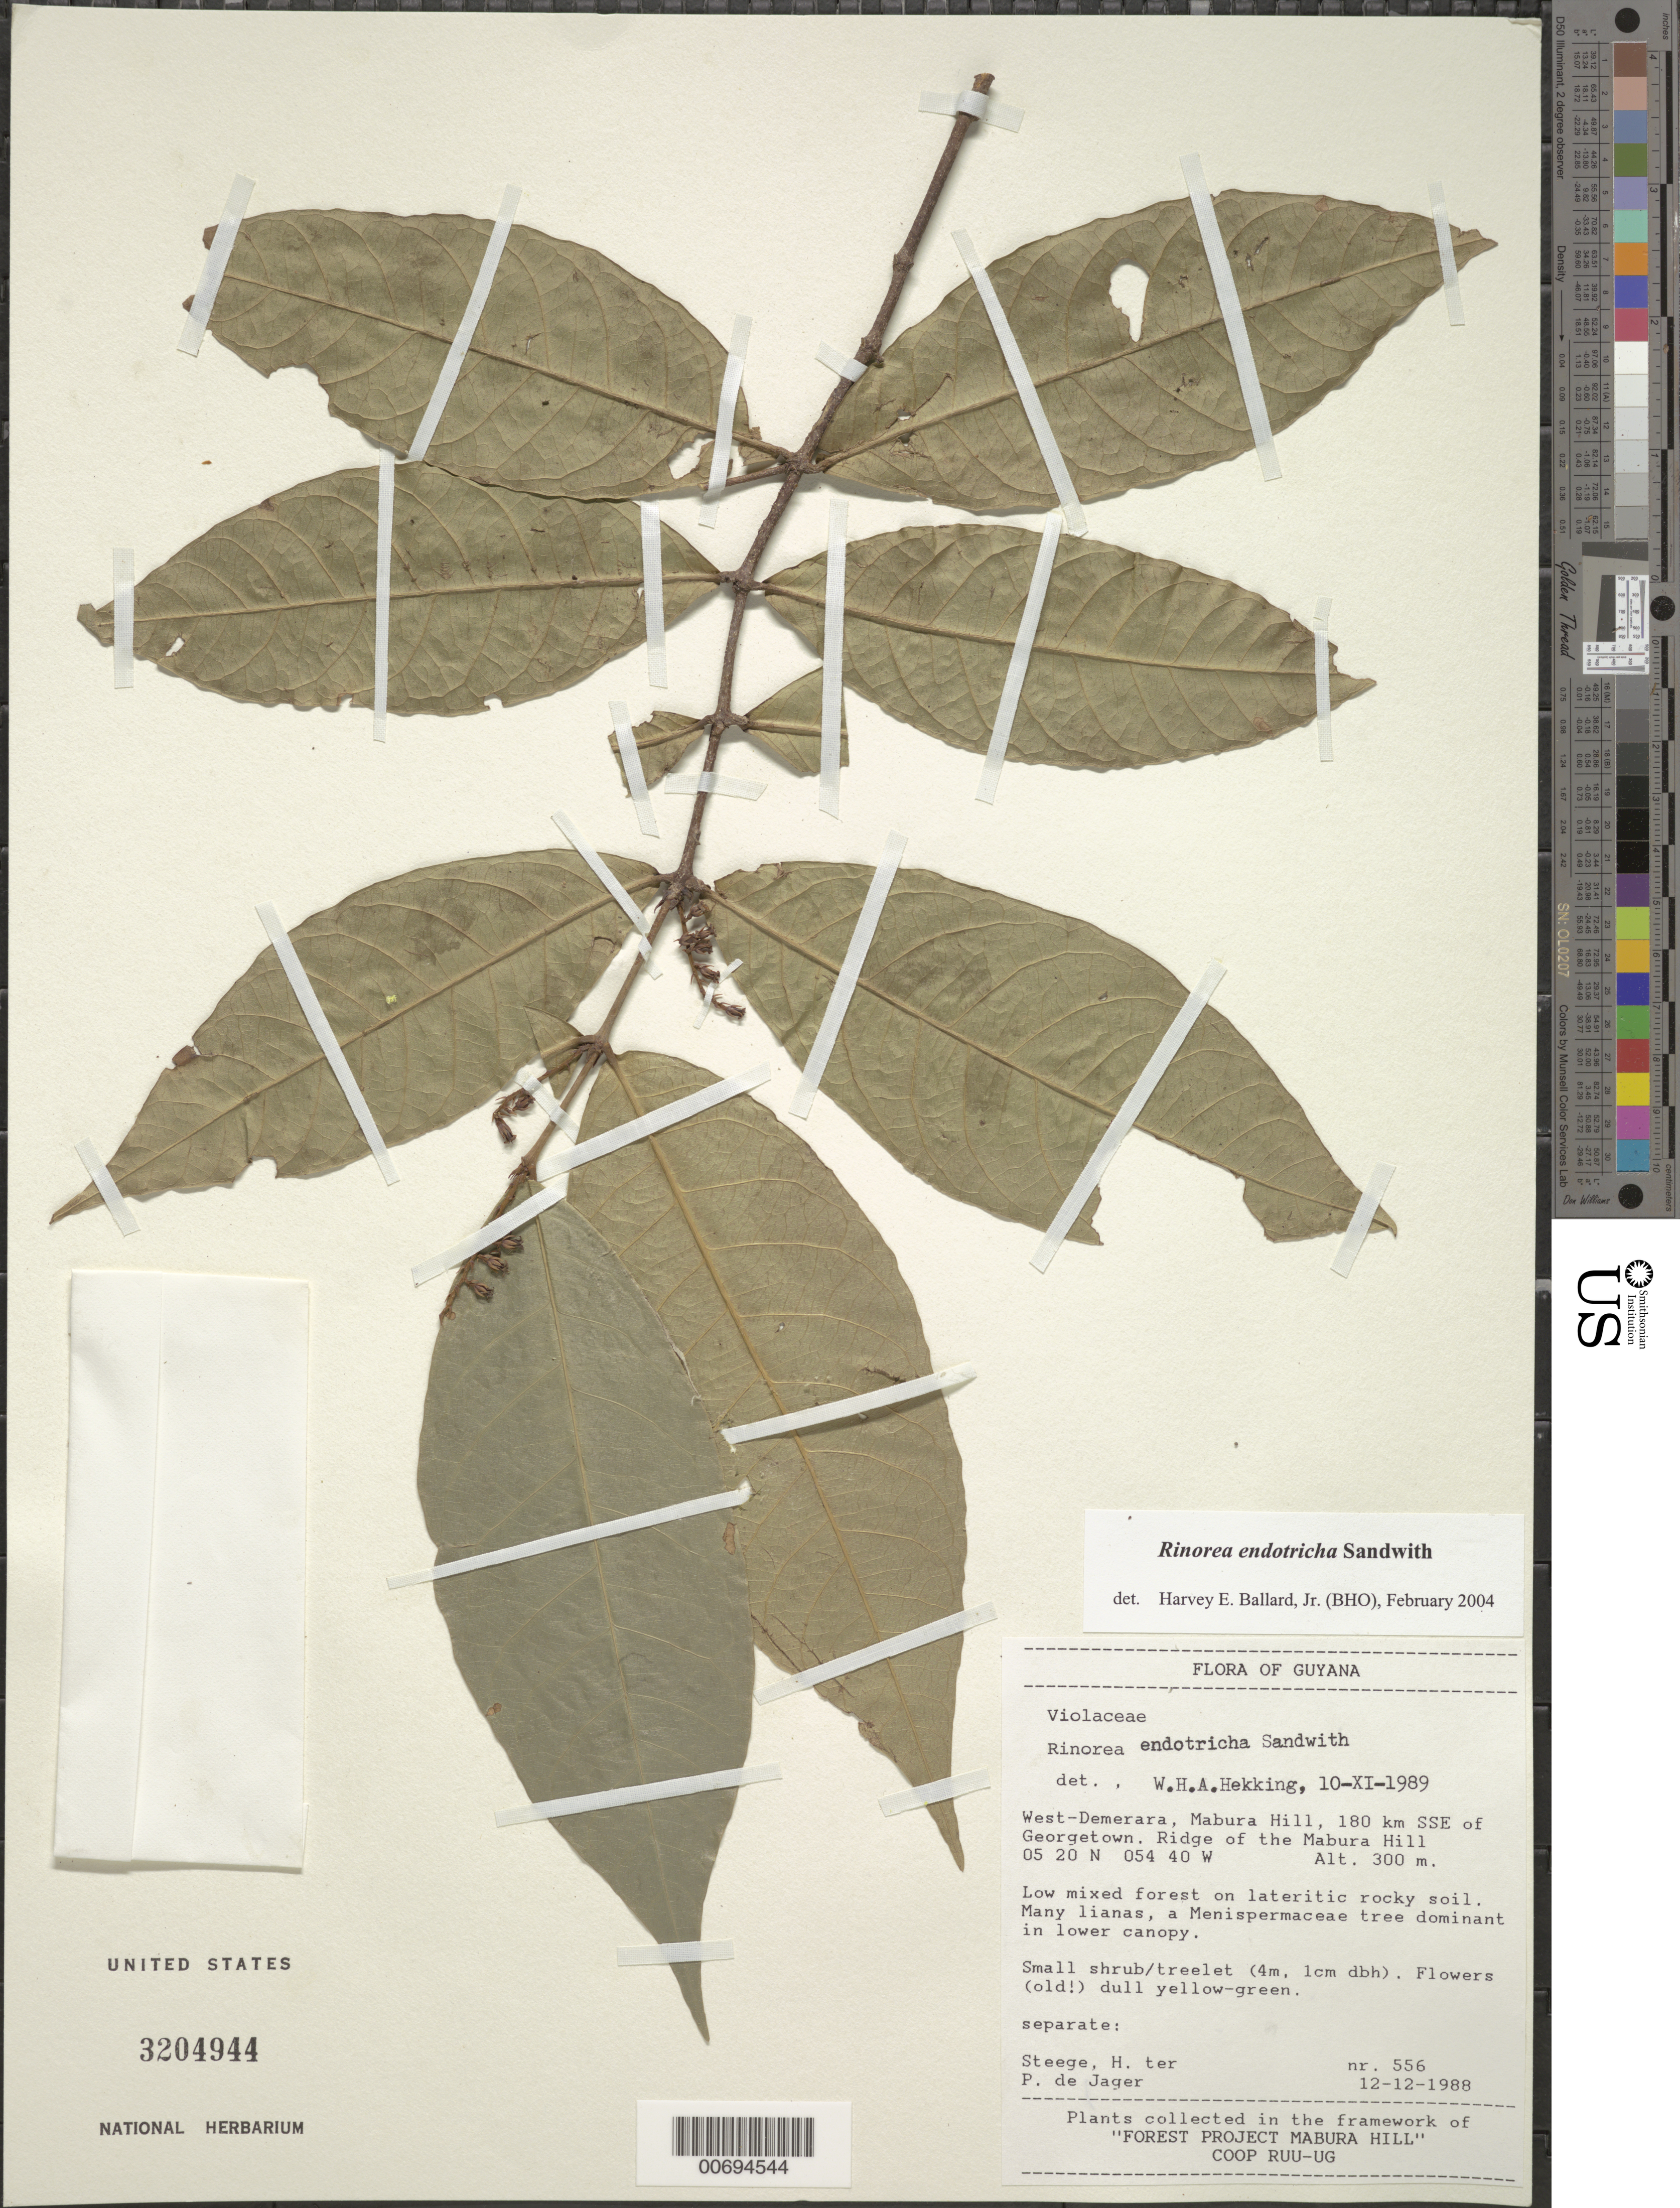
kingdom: Plantae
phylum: Tracheophyta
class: Magnoliopsida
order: Malpighiales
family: Violaceae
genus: Rinorea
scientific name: Rinorea endotricha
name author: Sandwith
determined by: Ballard, Harvey E.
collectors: H. ter Steege & P. De Jager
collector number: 556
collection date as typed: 12-Dec-88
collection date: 1988-12-12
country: Guyana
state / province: U. Demerara-Berbice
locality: Mabura Hill, 180 km SSE of Georgetown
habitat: Low mixed forest on lateritic rocky soil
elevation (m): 300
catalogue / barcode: US 3204944